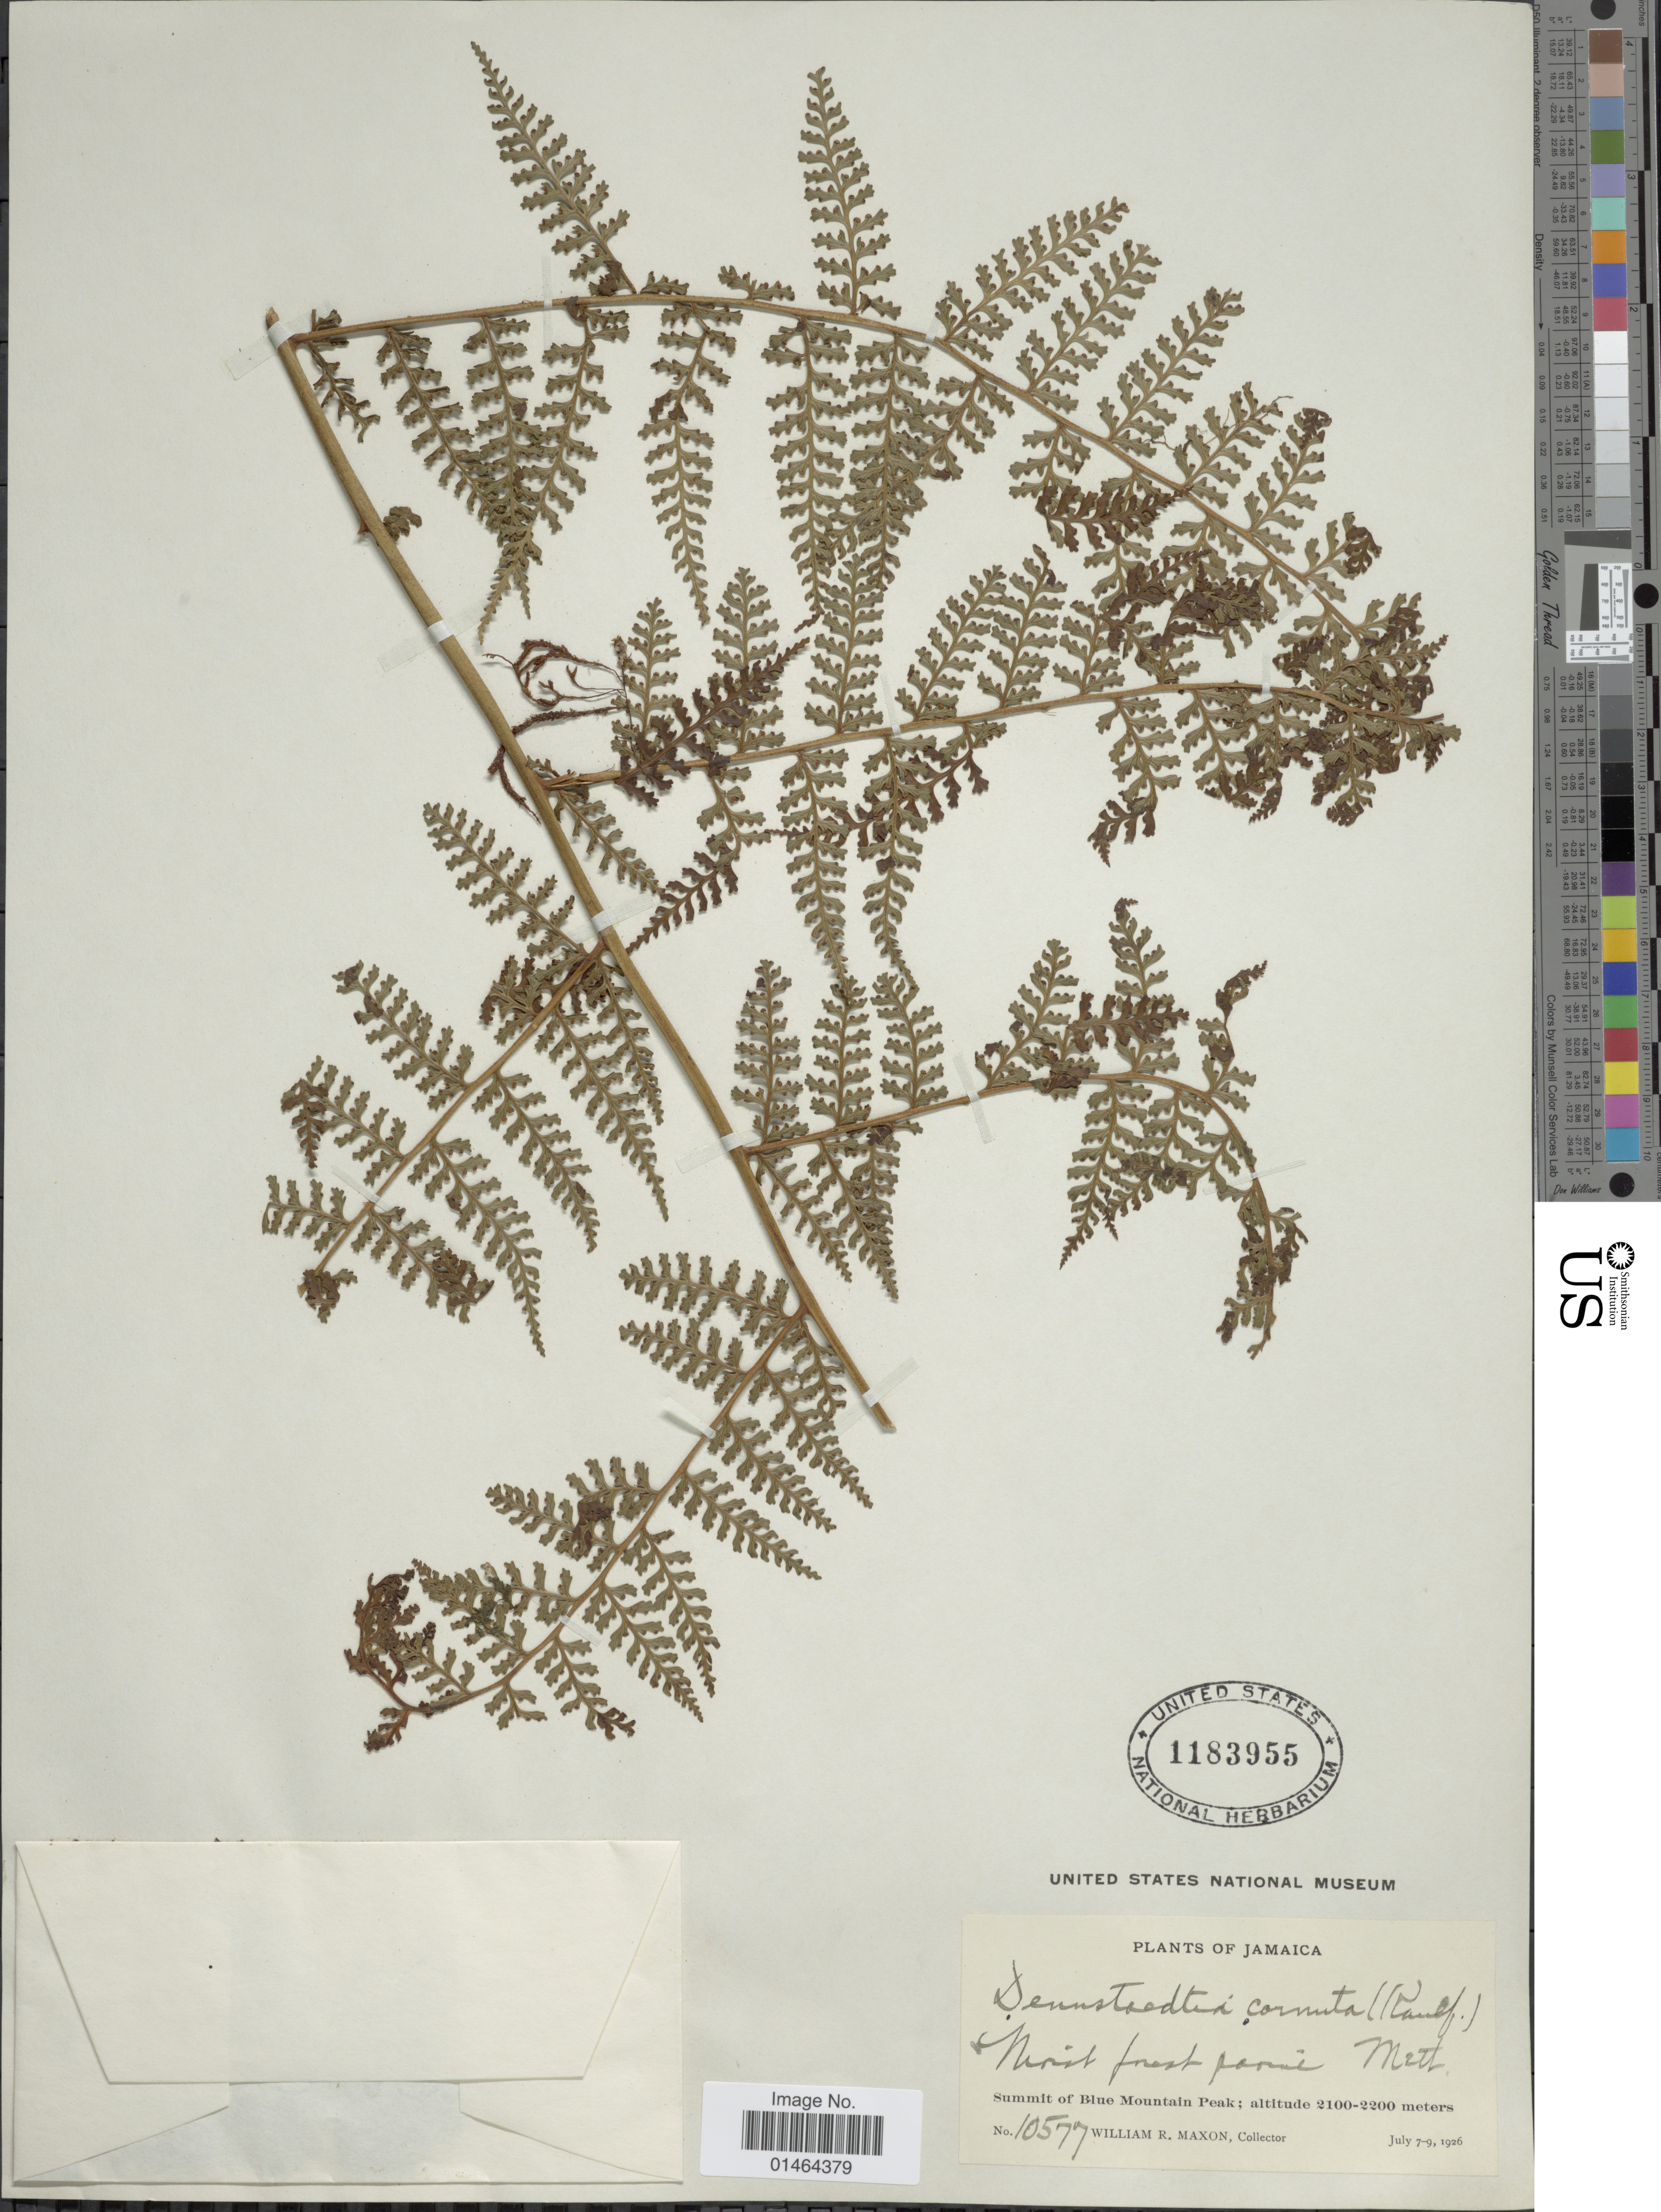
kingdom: Plantae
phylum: Tracheophyta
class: Polypodiopsida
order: Polypodiales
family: Dennstaedtiaceae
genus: Dennstaedtia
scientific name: Dennstaedtia cornuta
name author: (Kaulf.) Mett.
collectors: W. R. Maxon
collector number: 10577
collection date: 1926-07-07/1926-07-09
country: Jamaica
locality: Summit of Blue Mountain Peak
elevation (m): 2100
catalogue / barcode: US 1183955